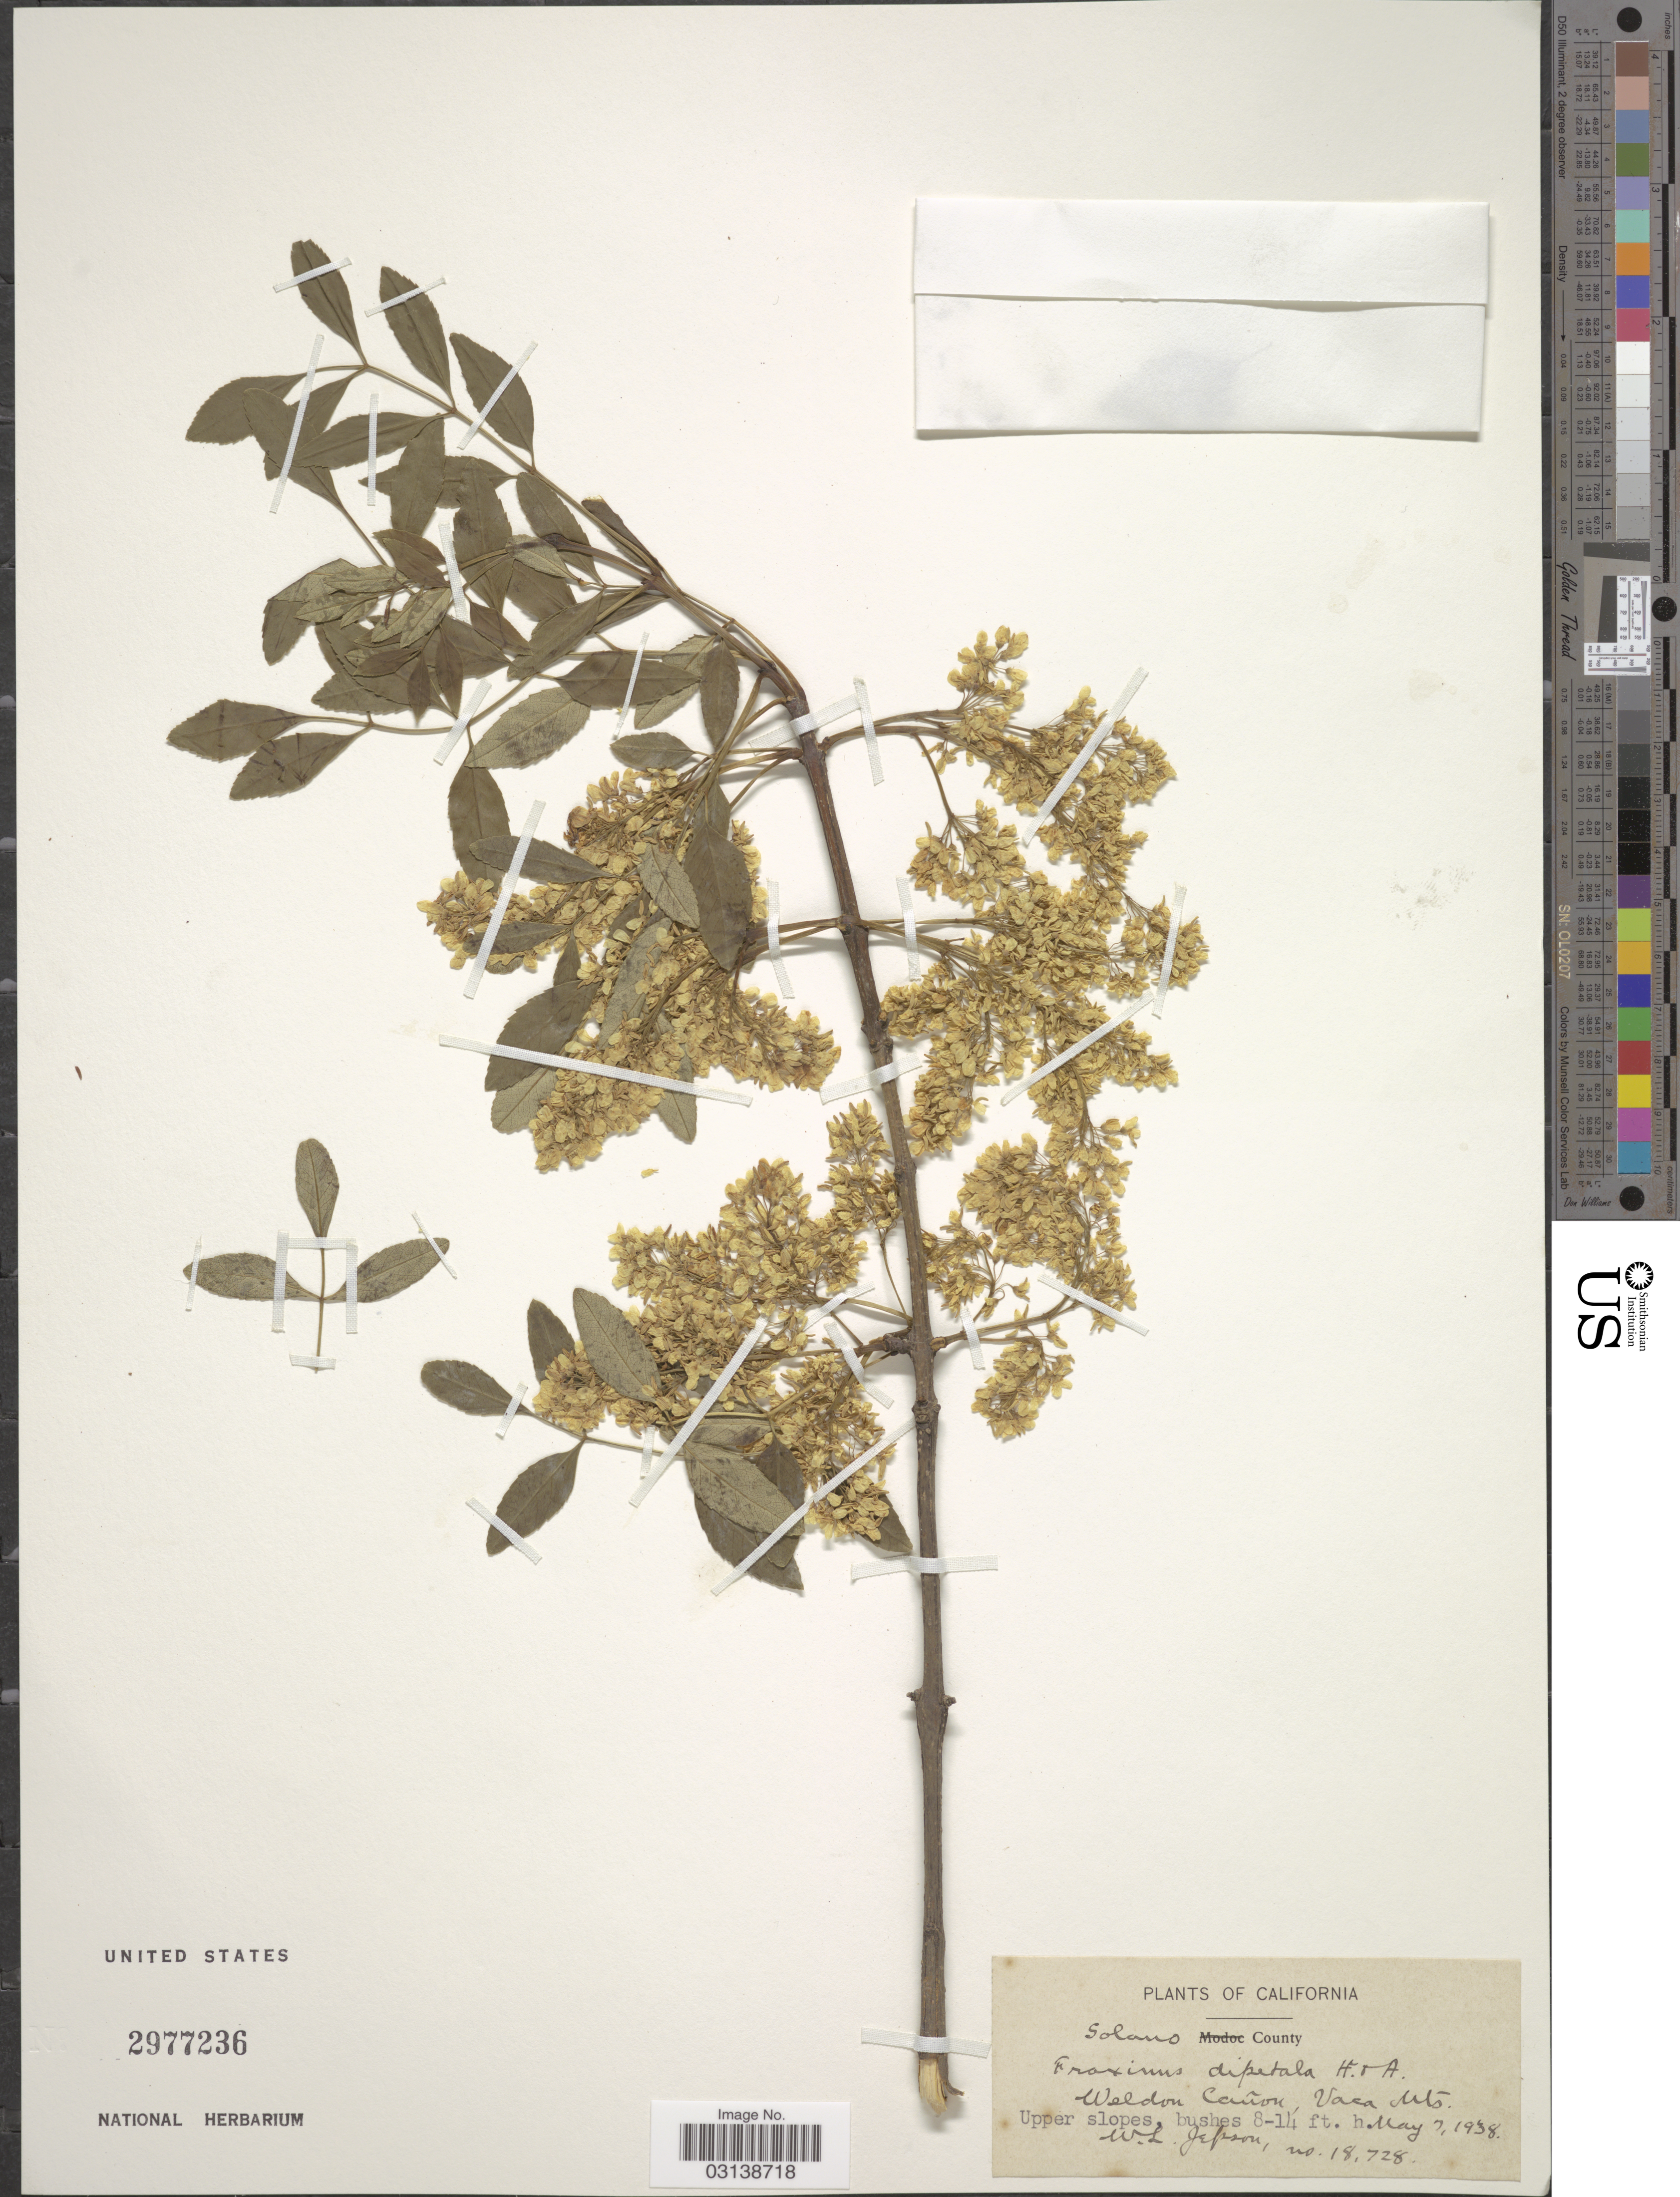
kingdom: Plantae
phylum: Tracheophyta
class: Magnoliopsida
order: Lamiales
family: Oleaceae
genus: Fraxinus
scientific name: Fraxinus dipetala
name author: Hook. & Arn.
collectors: W. L. Jepson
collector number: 18728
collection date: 1938-05-07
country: United States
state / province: California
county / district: Solano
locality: Solano County. Weldon Cañon, Vaca Mts.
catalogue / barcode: US 2977236